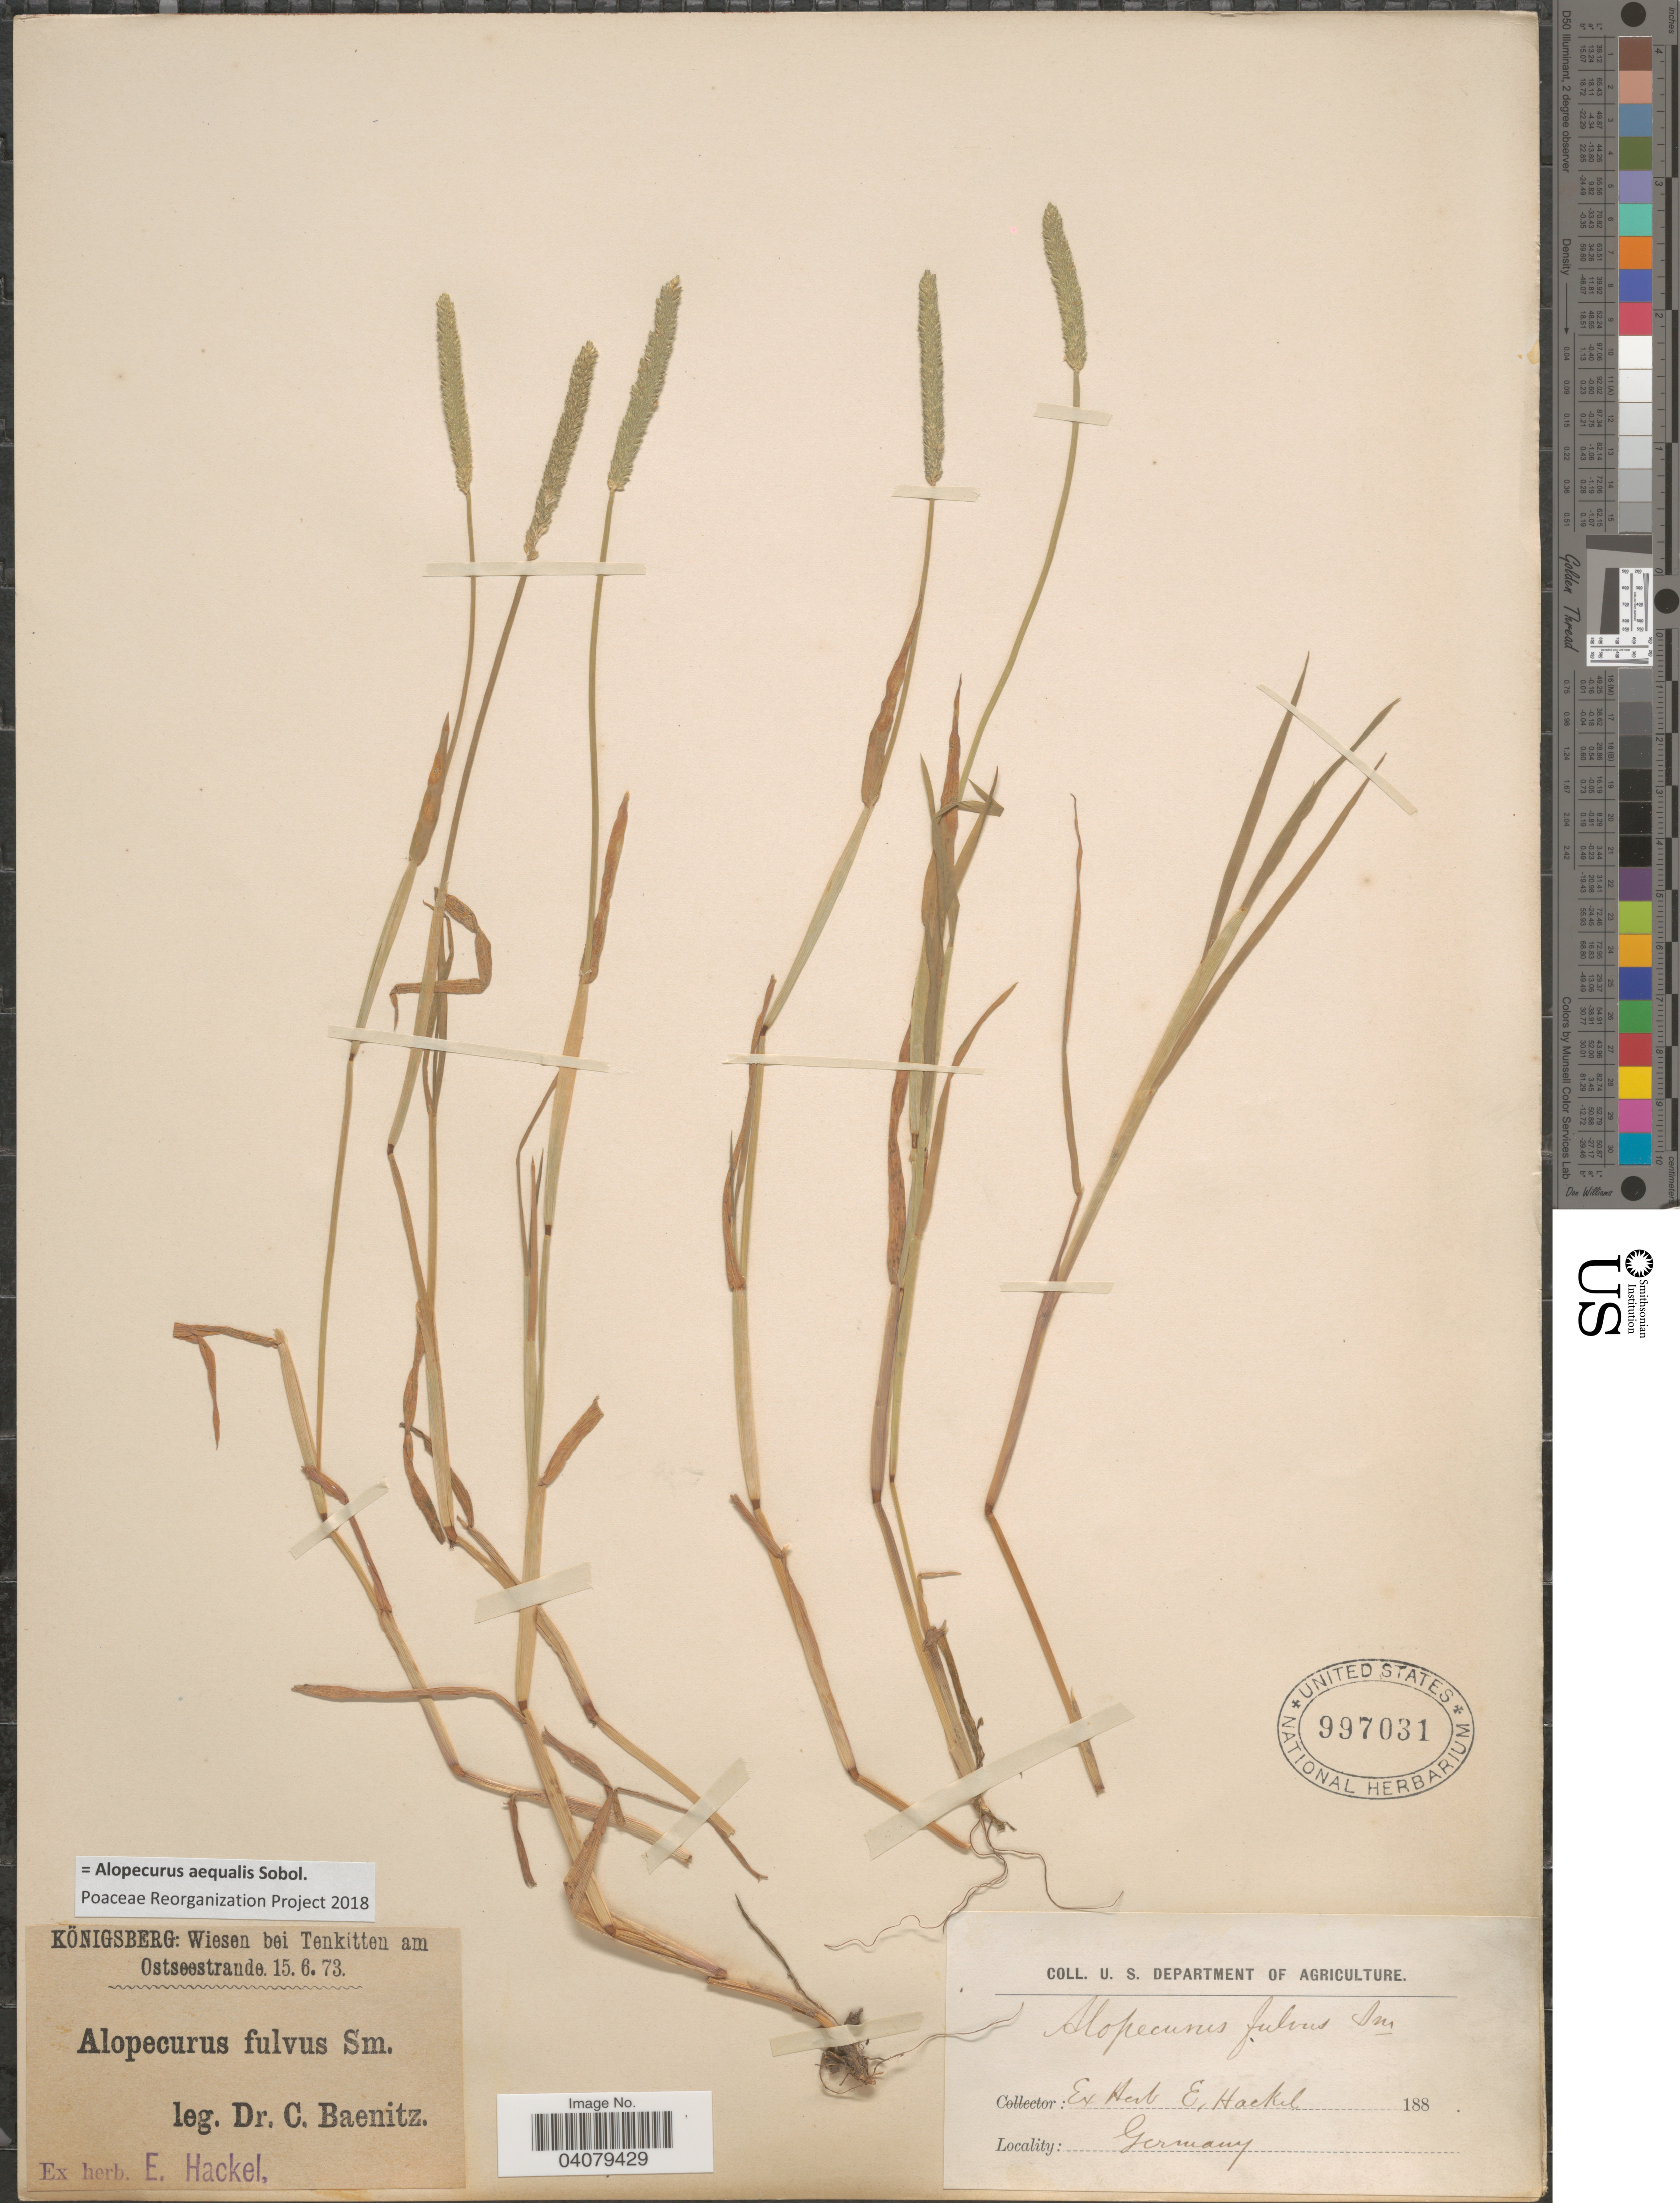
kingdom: Plantae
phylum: Tracheophyta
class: Liliopsida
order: Poales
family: Poaceae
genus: Alopecurus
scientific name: Alopecurus arundinaceus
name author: Poir.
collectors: C. G. Baenitz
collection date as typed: Transcribed d/m/y: 15/6/73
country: Germany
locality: Königsberg: Wiesen bei Tenkitten am Ostseestrande.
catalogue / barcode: US 997031